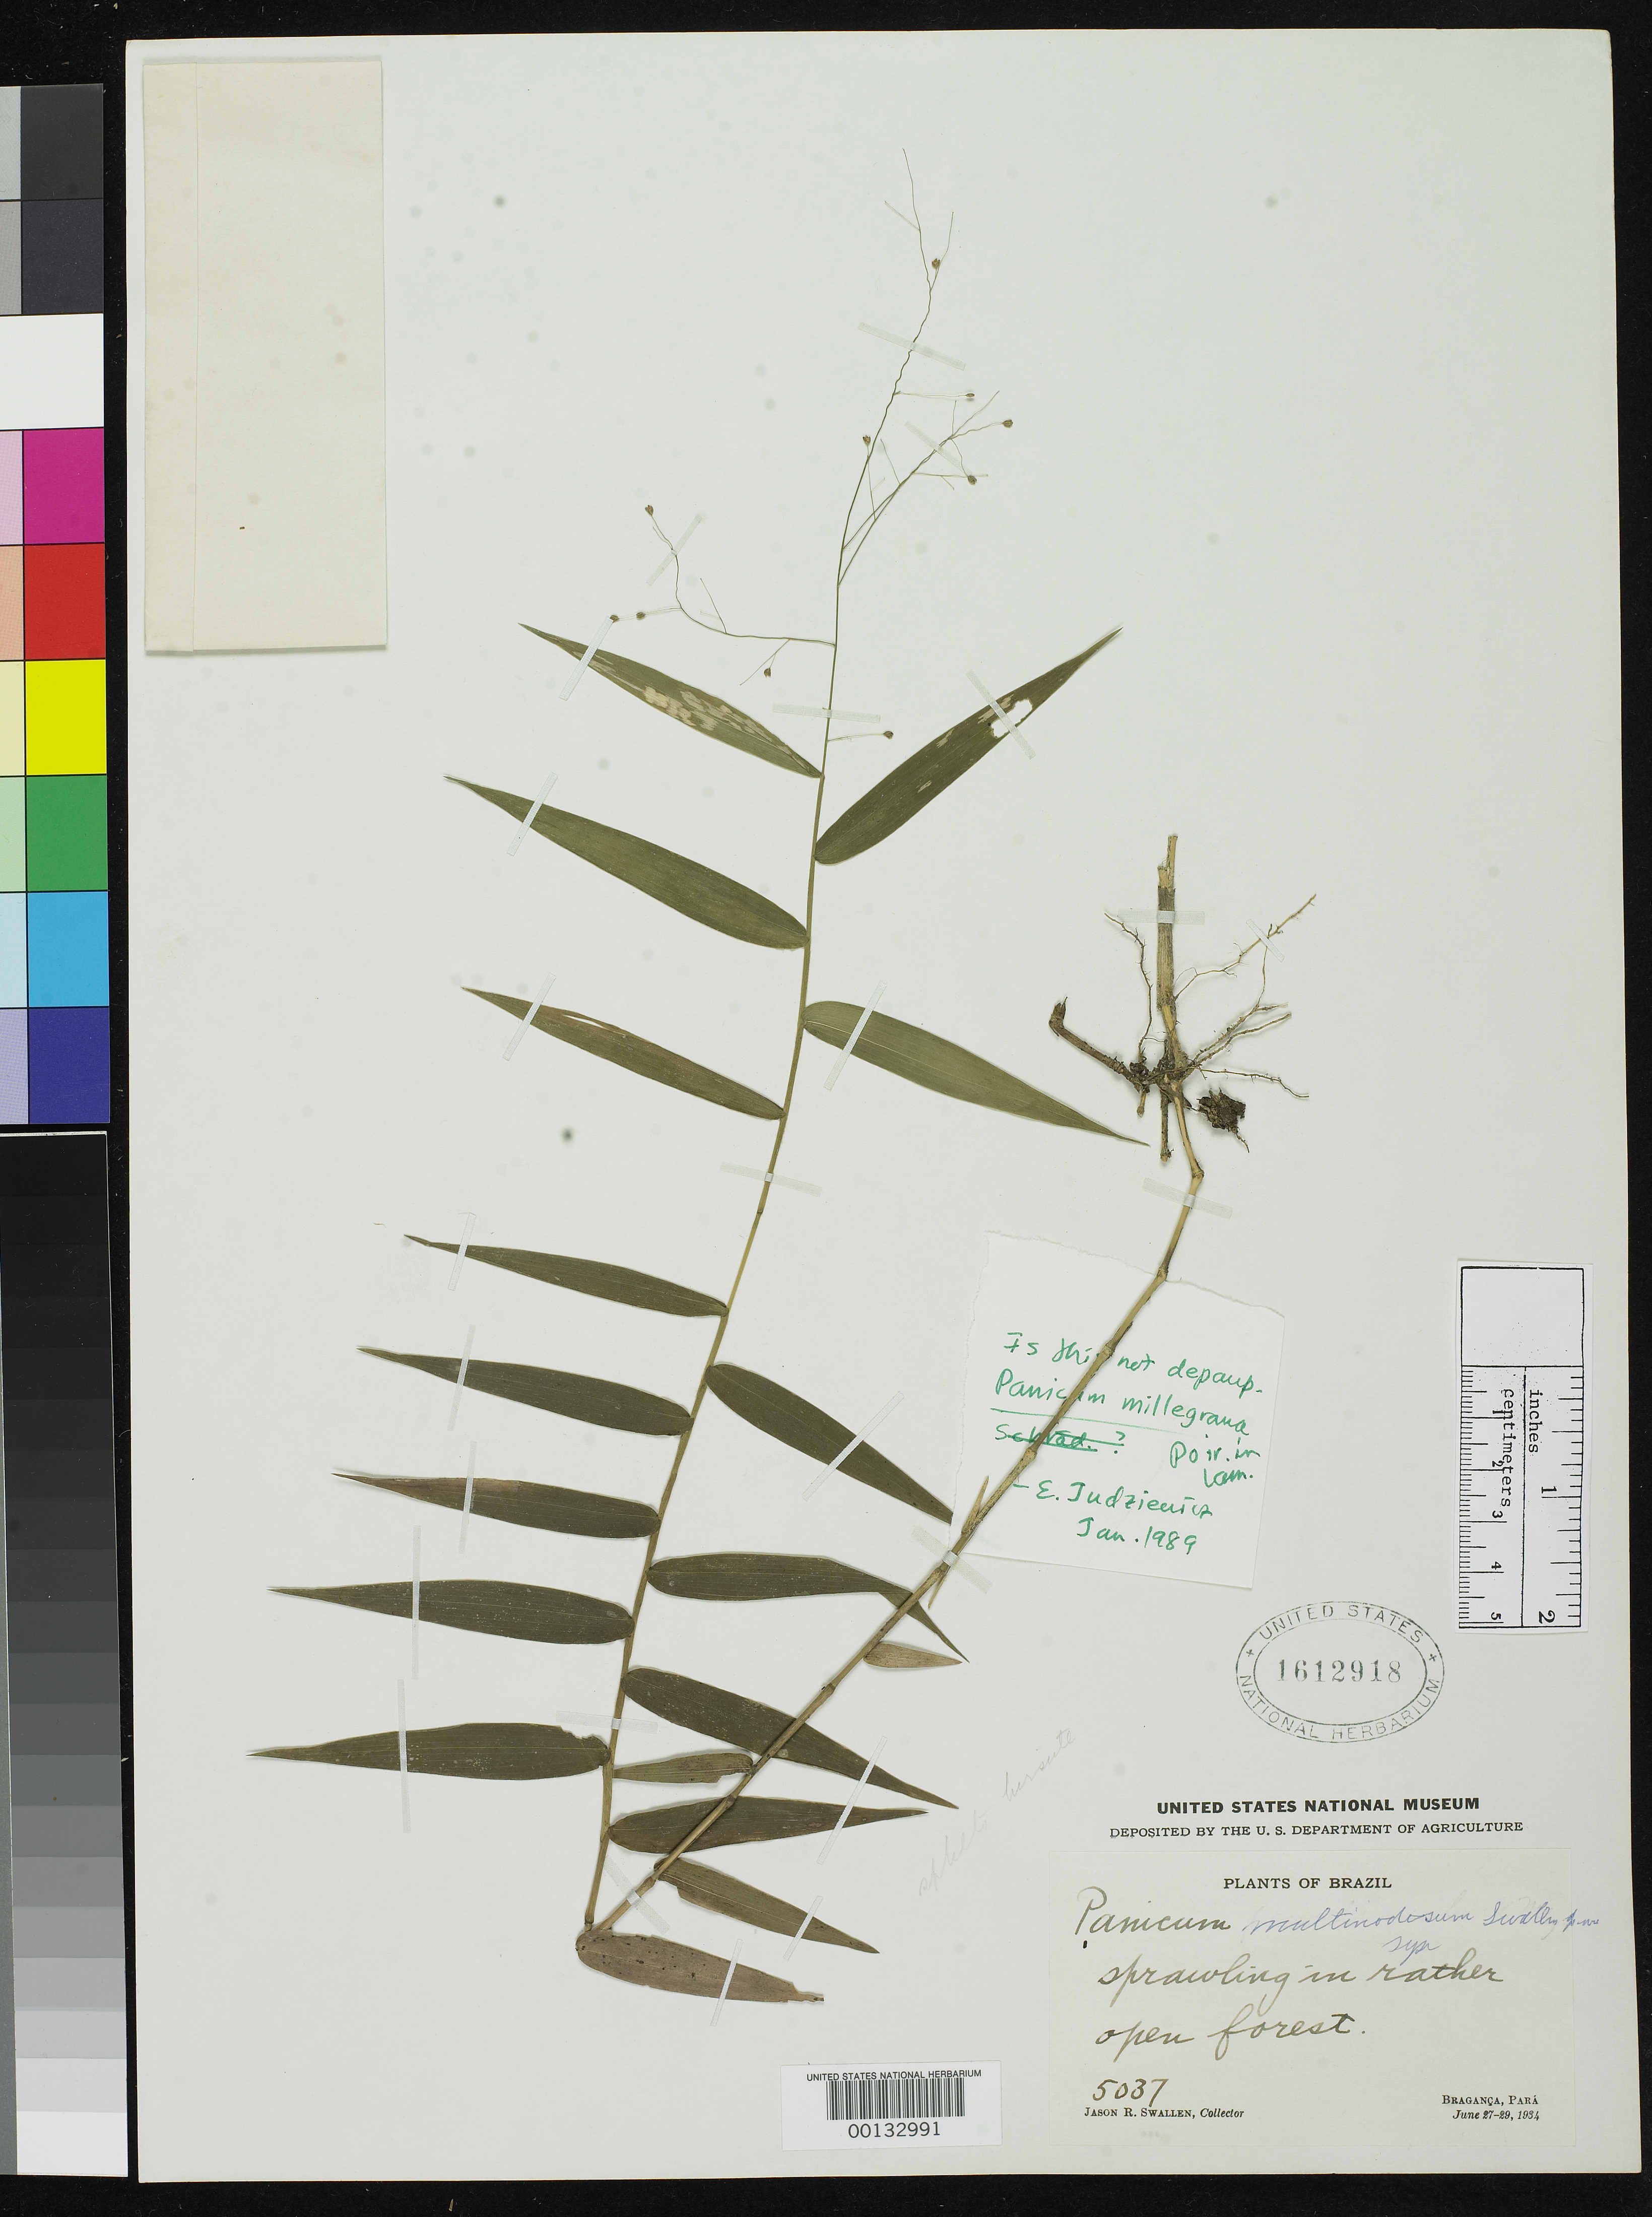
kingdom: Plantae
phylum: Tracheophyta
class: Liliopsida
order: Poales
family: Poaceae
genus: Panicum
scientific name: Panicum multinodosum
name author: Swallen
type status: Holotype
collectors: J. R. Swallen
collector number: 5037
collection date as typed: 27 Jun 1934 to 29 Jun 1934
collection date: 1934-06-27/1934-06-29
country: Brazil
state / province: Pará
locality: Braganca.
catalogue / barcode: US 1612918